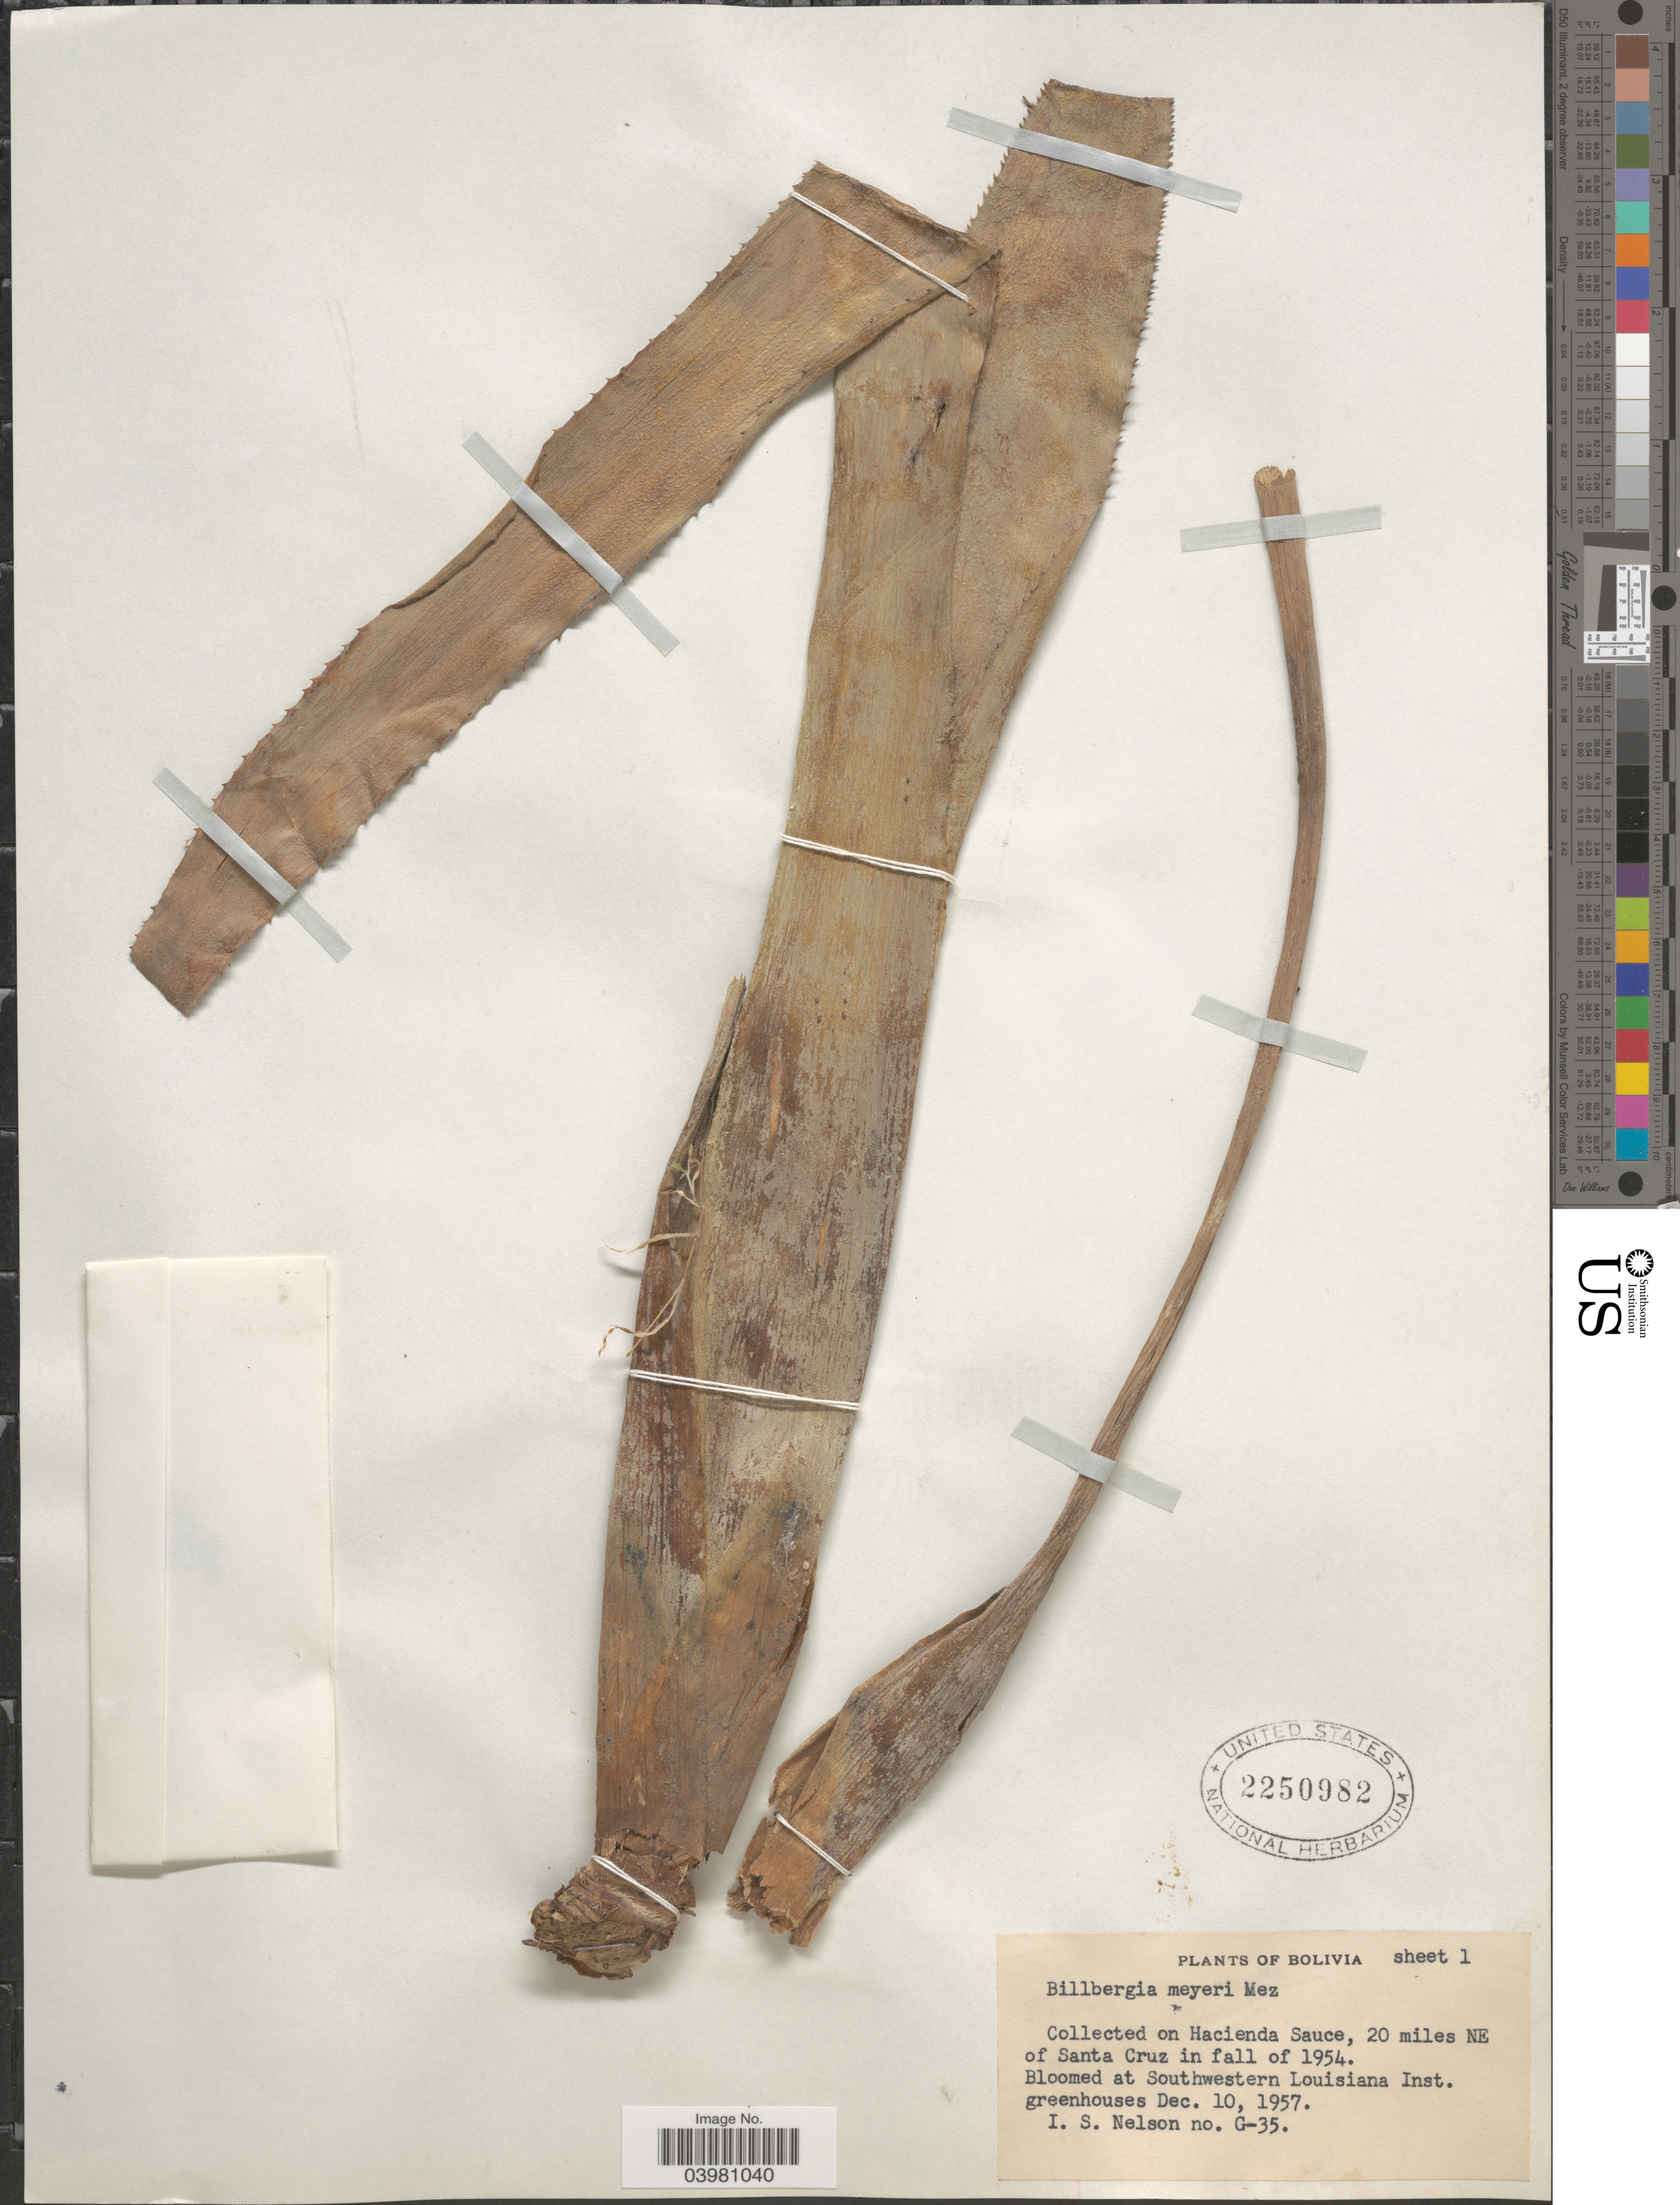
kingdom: Plantae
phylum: Tracheophyta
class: Liliopsida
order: Poales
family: Bromeliaceae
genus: Billbergia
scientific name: Billbergia meyeri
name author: Mez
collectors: I. S. Nelson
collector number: G-35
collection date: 1954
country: United States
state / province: Louisiana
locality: Southwestern Louisiana Inst. greenhouse.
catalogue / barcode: US 2250982